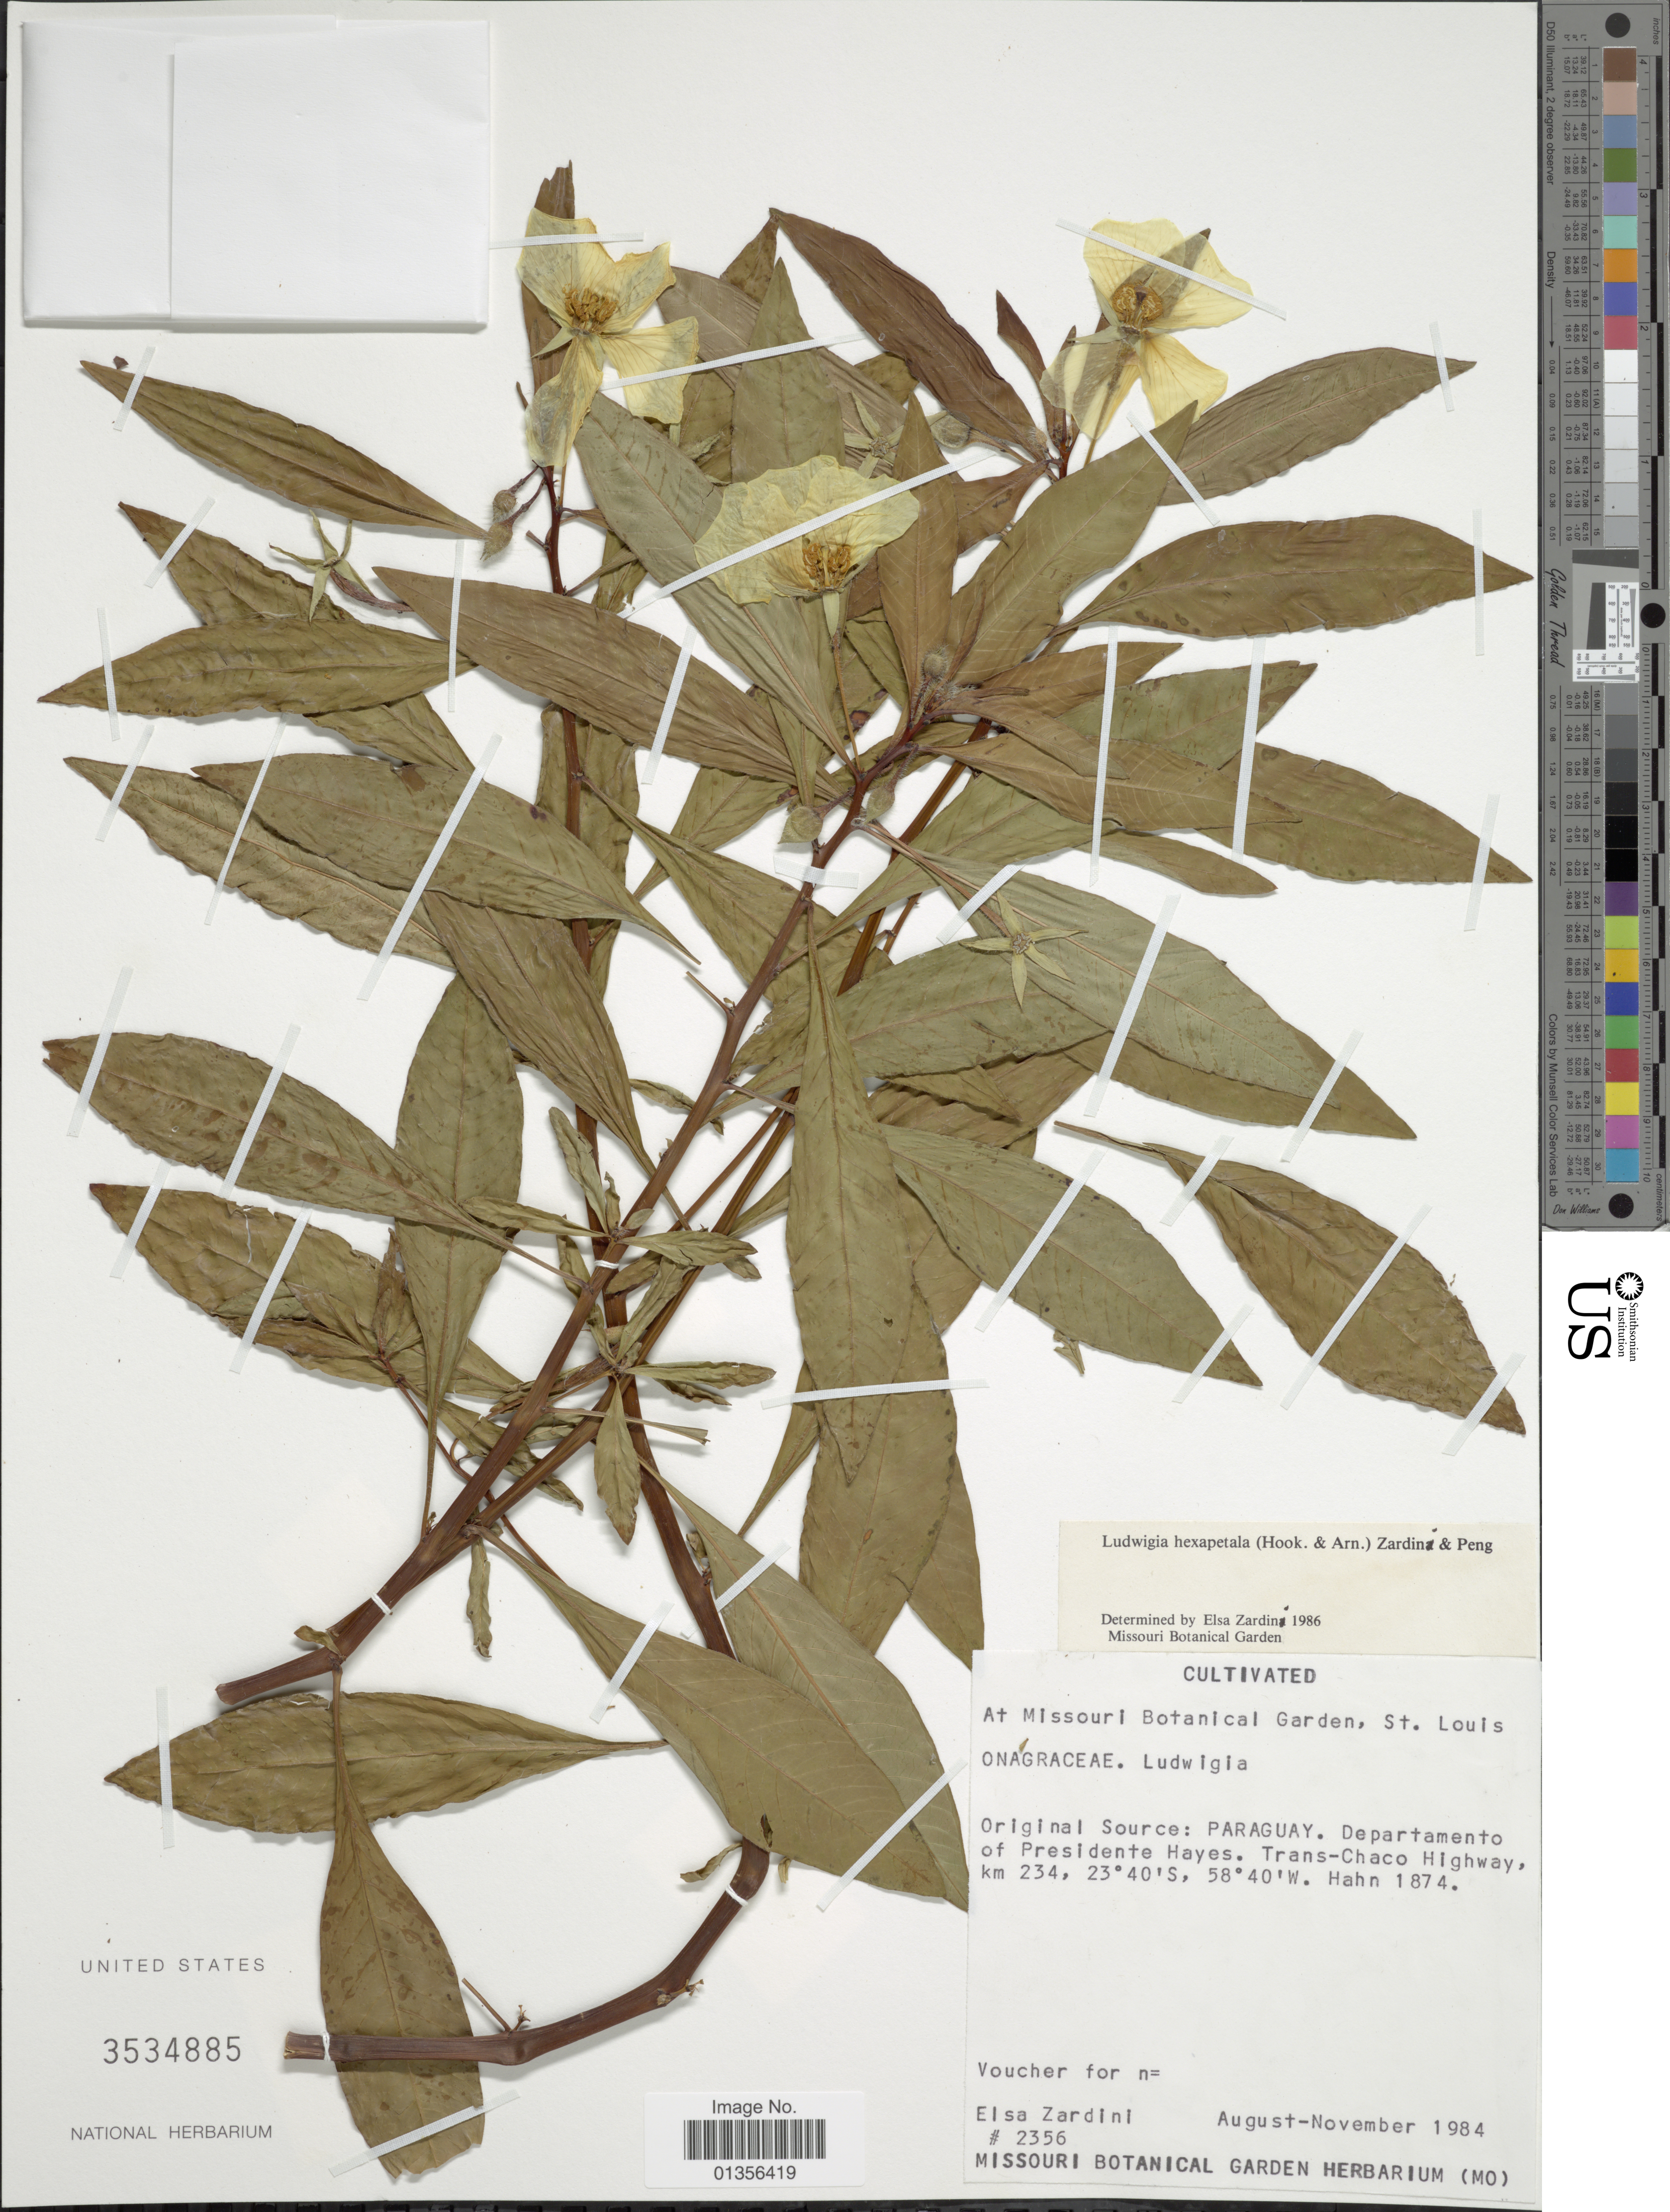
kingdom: Plantae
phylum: Tracheophyta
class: Magnoliopsida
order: Myrtales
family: Onagraceae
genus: Ludwigia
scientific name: Ludwigia hexapetala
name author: (Hook. & Arn.) Zardini et al.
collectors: E. M. Zardini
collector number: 2356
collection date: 1984-08/1984-11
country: United States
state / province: Missouri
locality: At Missouri Botanical Garden, St. Louis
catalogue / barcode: US 3534885